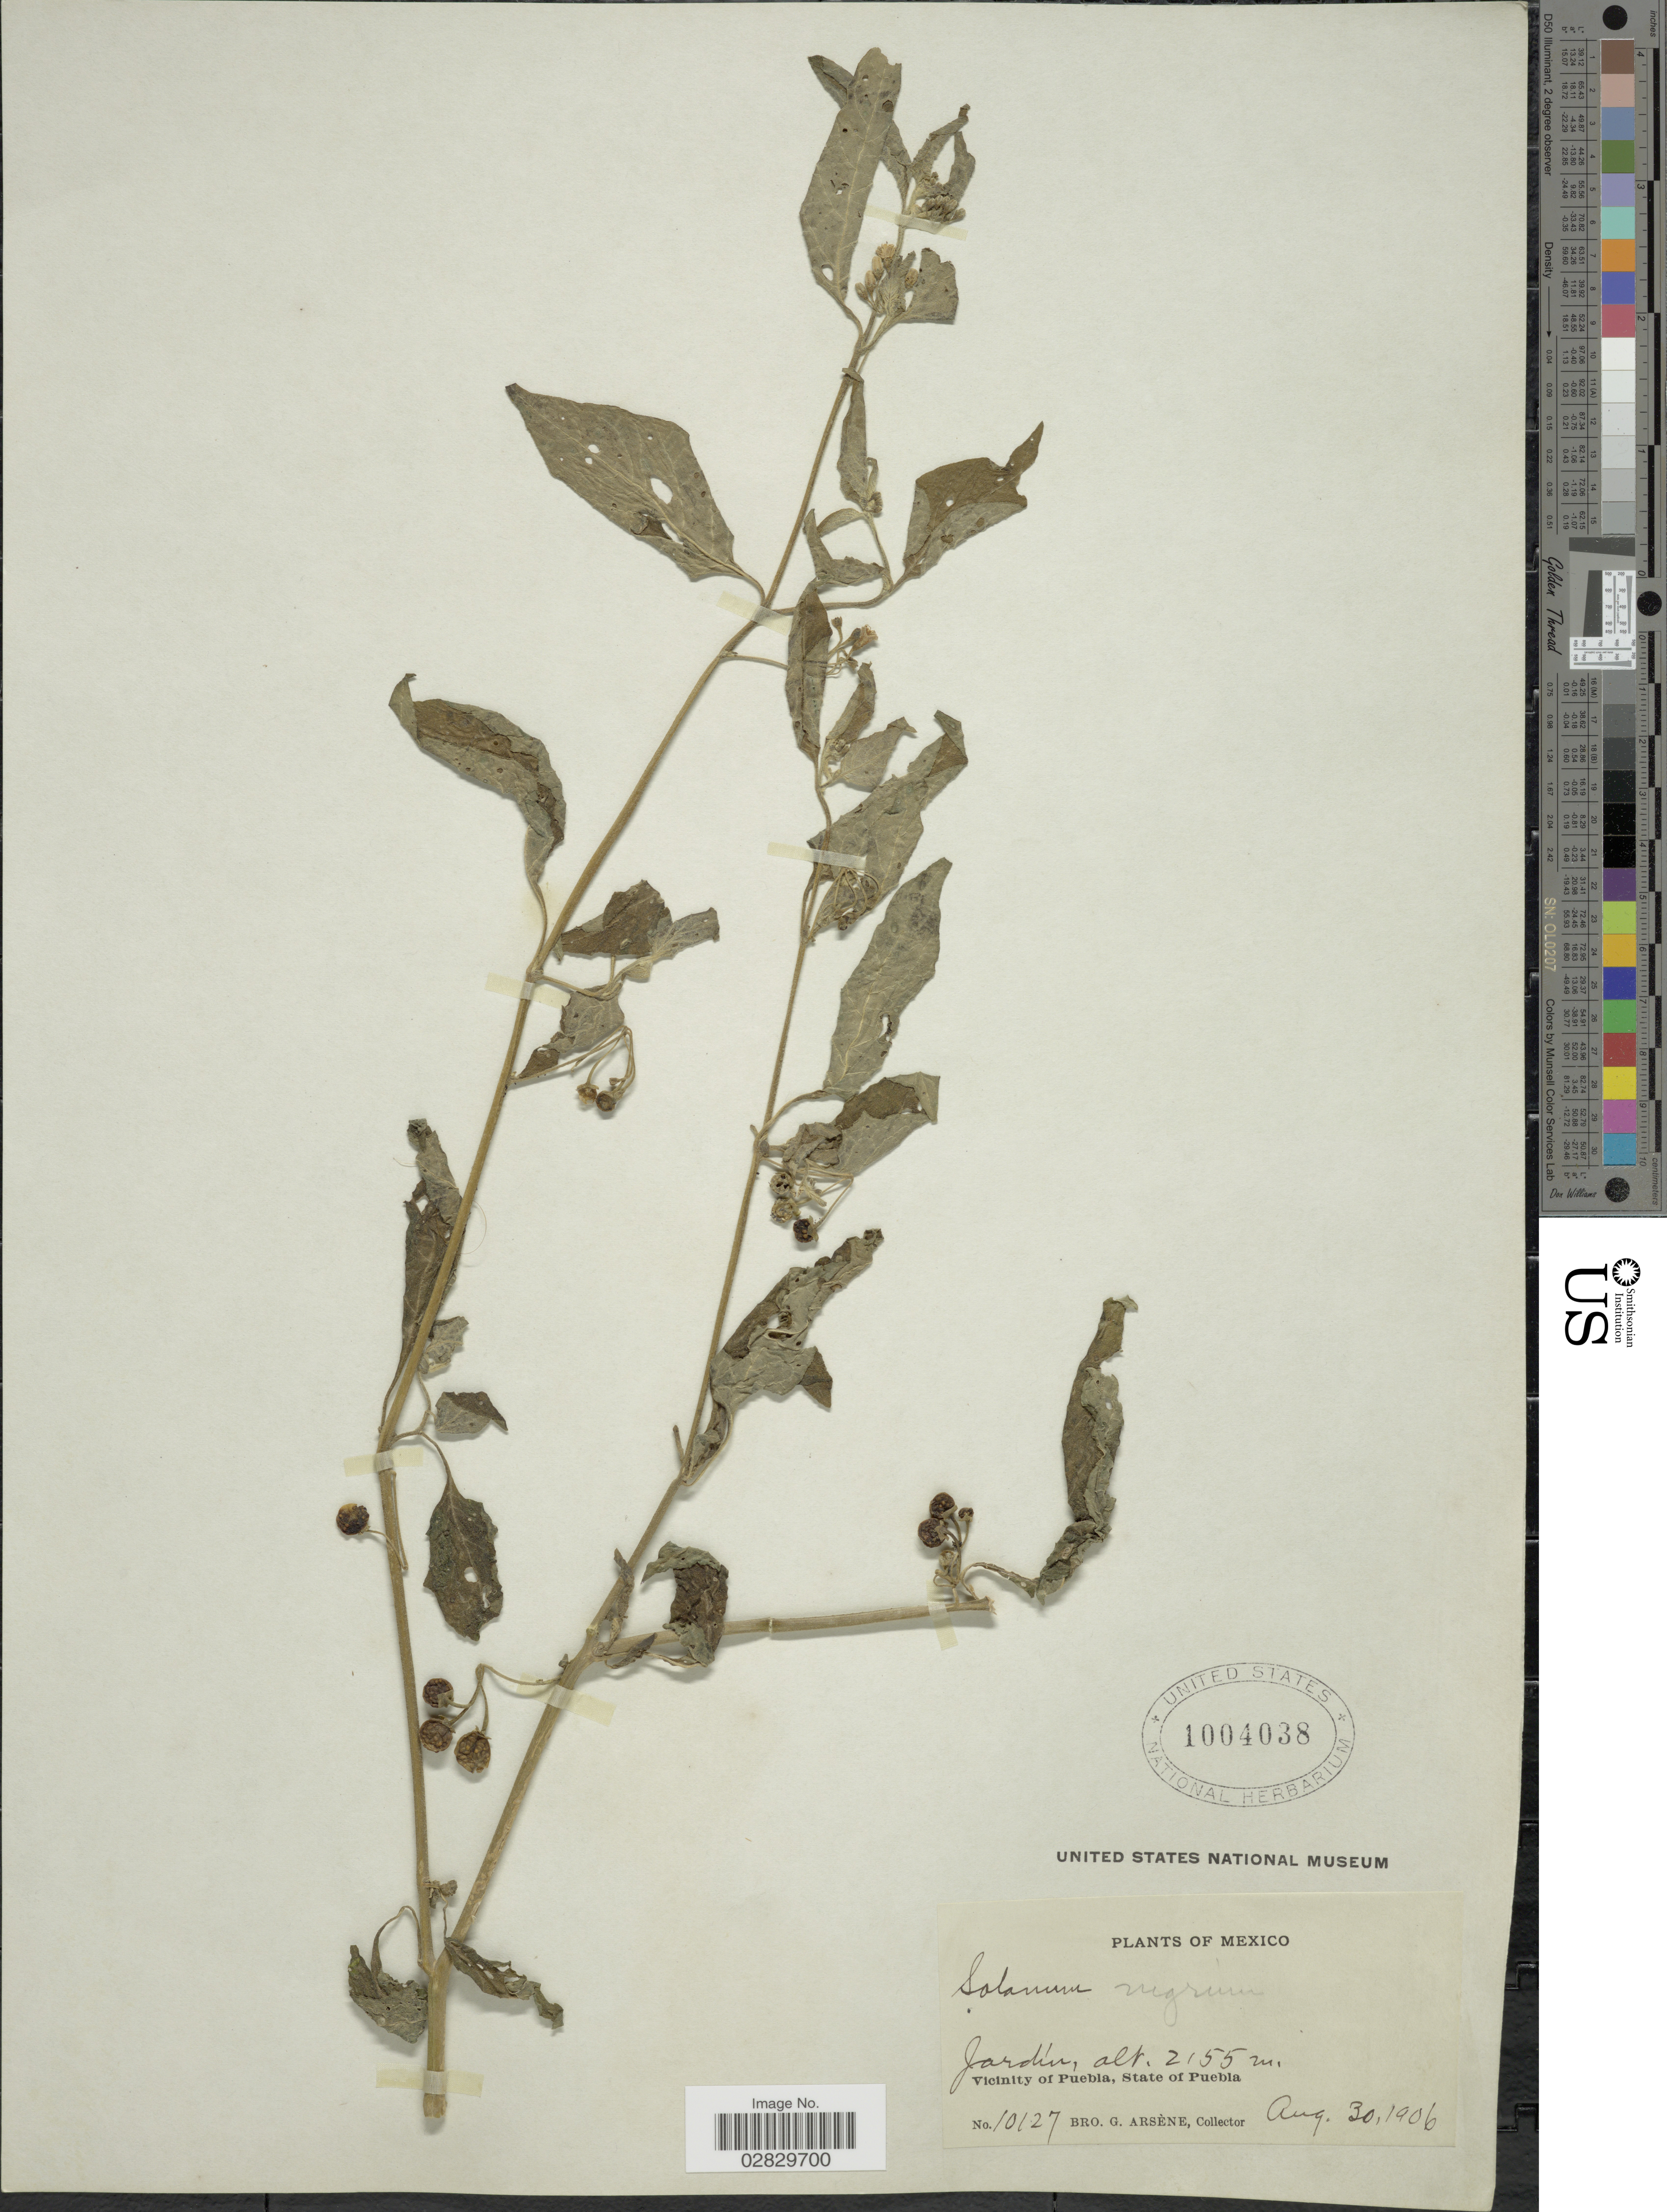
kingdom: Plantae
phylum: Tracheophyta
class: Magnoliopsida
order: Solanales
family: Solanaceae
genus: Solanum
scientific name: Solanum nigrescens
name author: M. Martens & Galeotti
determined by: Knapp, S. D.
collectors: Bro. G. Arsène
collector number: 10127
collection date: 1906-08-30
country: Mexico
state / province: Puebla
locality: Jardin, vicinity of Puebla.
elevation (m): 2155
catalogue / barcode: US 1004038